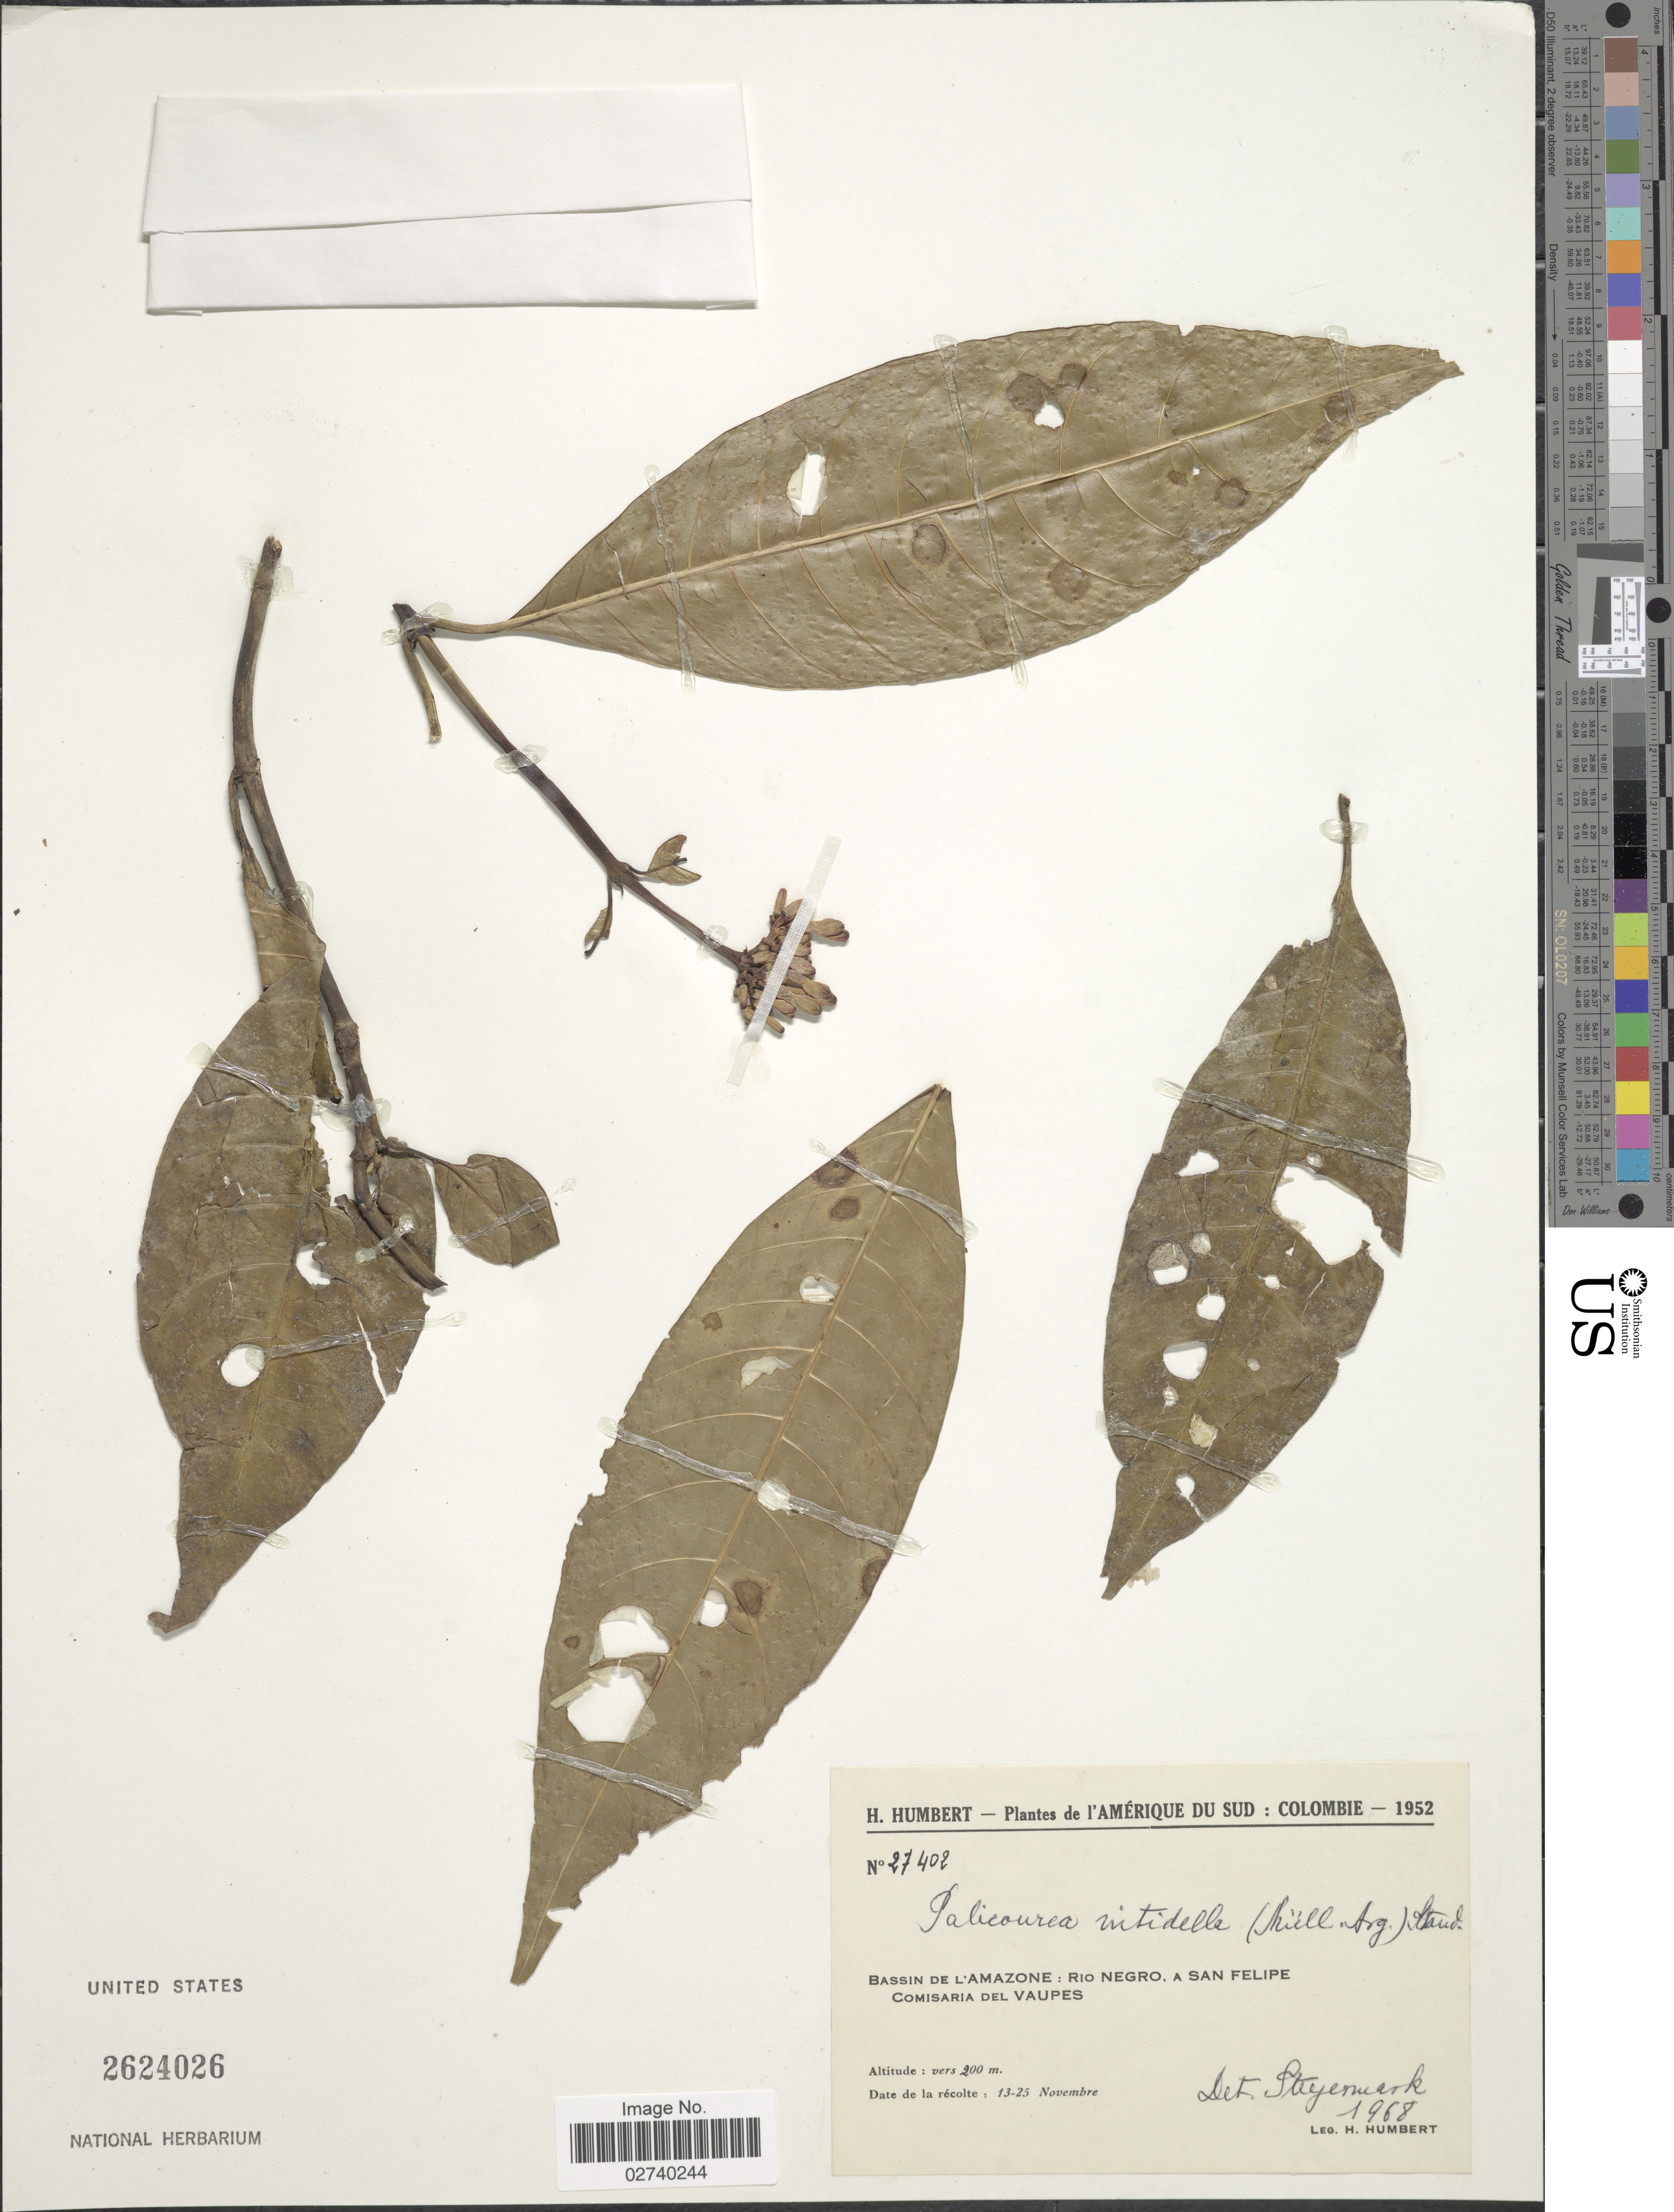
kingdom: Plantae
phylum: Tracheophyta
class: Magnoliopsida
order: Gentianales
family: Rubiaceae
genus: Palicourea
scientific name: Palicourea nitidella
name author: (Müll. Arg.) Standl.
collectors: H. Humbert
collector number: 27402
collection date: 1952-11-13/1952-11-25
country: Colombia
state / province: Vaupés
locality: Bassin de L'Amazone: Rio Negro, A San Felipe, Comisaria del Vaupes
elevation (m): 200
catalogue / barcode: US 2624026